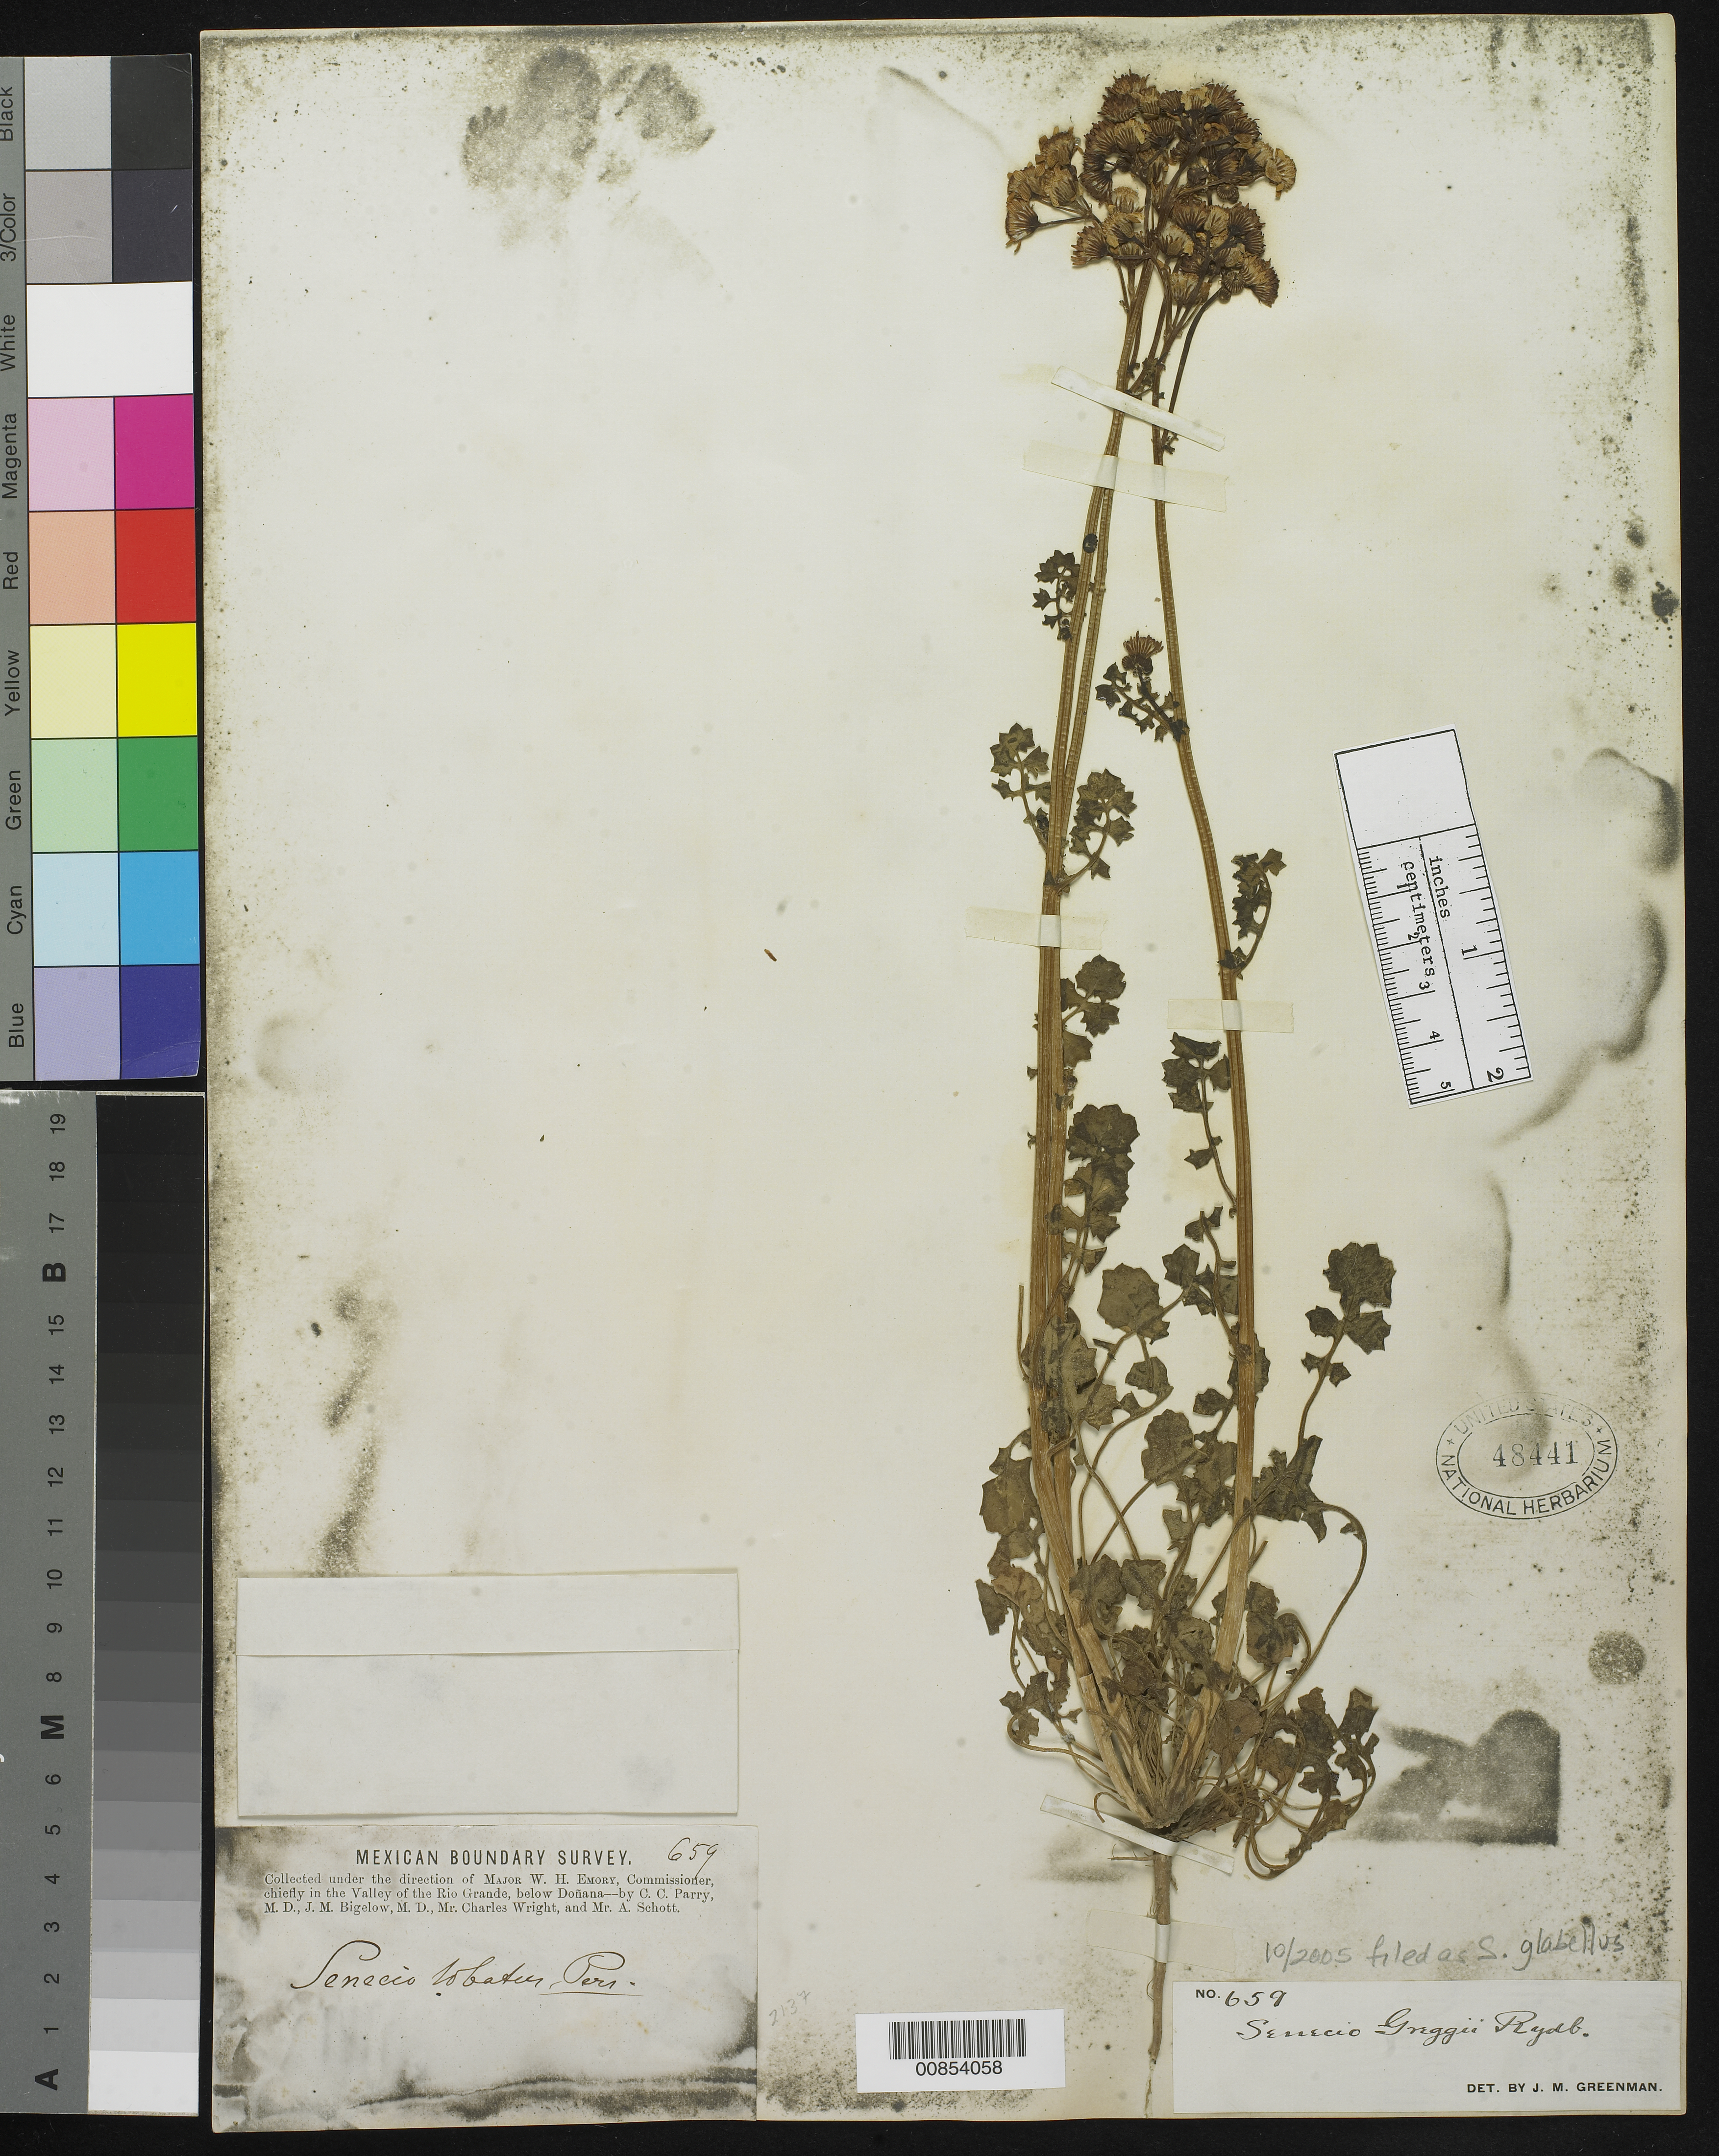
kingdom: Plantae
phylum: Tracheophyta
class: Magnoliopsida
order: Asterales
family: Asteraceae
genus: Packera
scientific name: Packera glabella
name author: (Poir.) C. Jeffrey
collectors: C. C. Parry, J. M. Bigelow, C. Wright & A. C. V. Schott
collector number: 659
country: United States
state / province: New Mexico / Texas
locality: Valley of the Rio Grande, below Doñana.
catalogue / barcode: US 48441